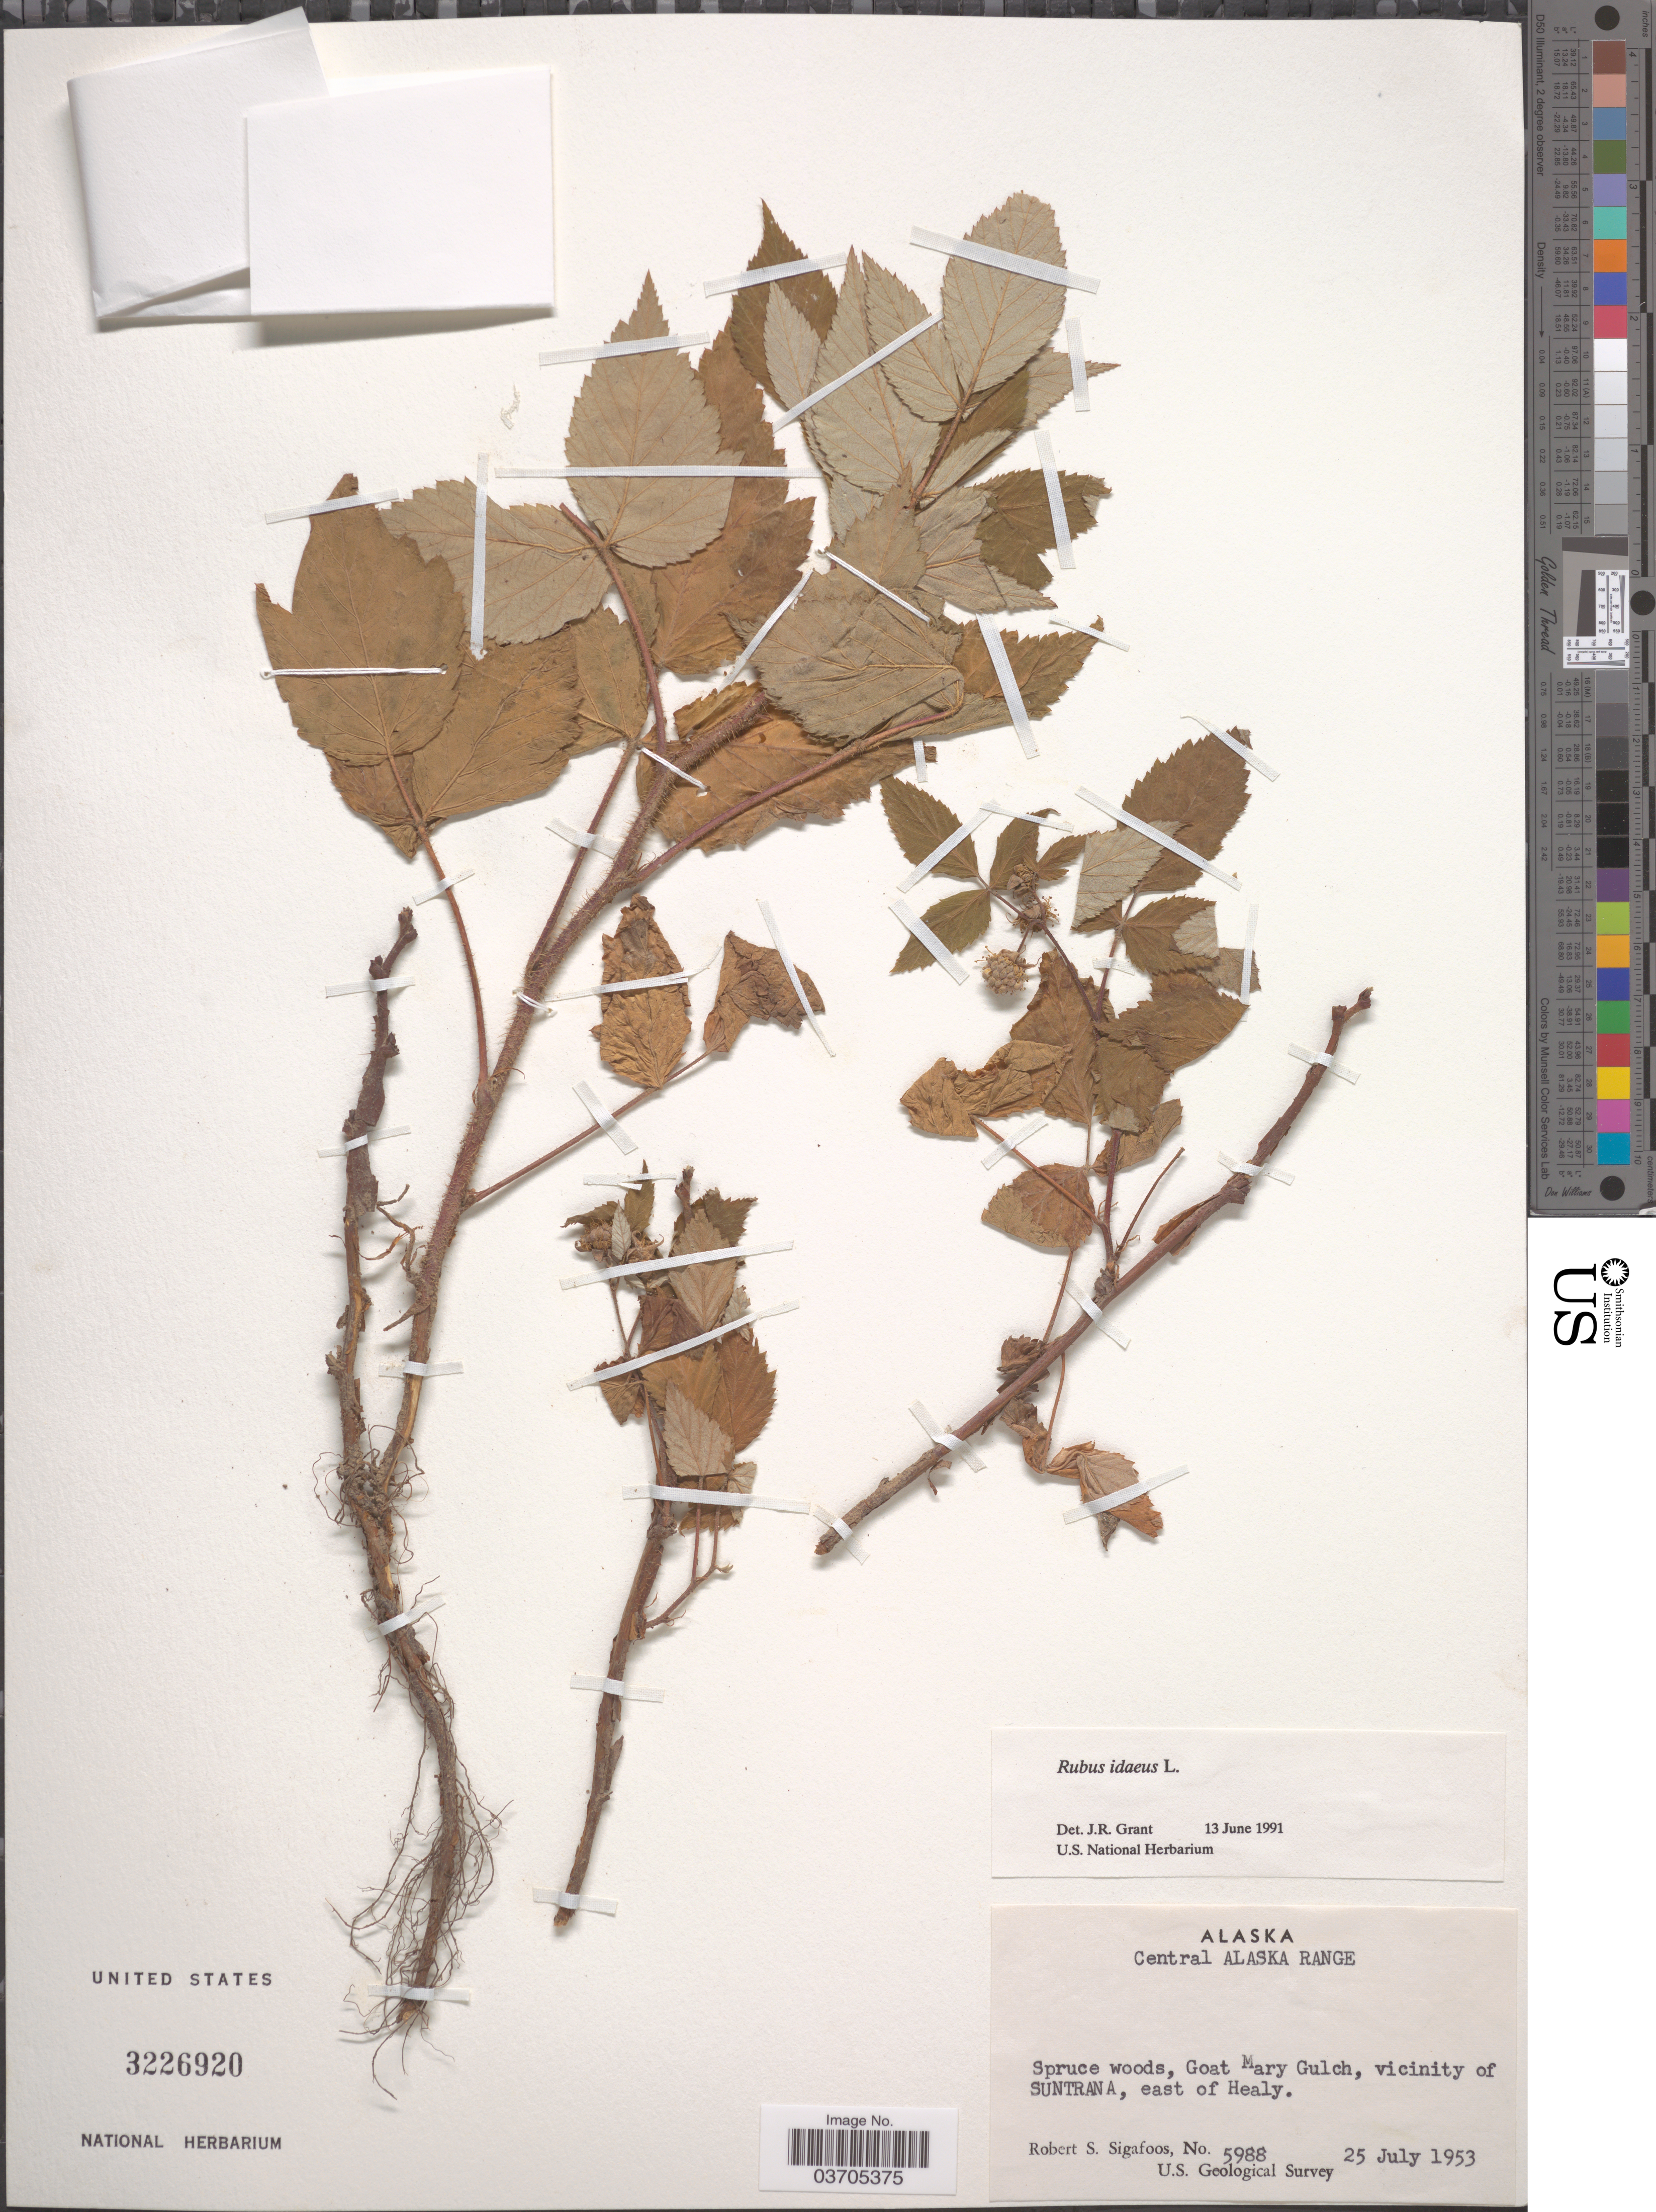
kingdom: Plantae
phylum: Tracheophyta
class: Magnoliopsida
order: Rosales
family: Rosaceae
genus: Rubus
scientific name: Rubus idaeus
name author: L.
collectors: R. Sigafoos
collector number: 5988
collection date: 1953-07-25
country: United States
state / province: Alaska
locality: Central Alaska Range. Goat Mary Gulch, vicinity of Suntrana, east of Healy.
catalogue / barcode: US 3226920